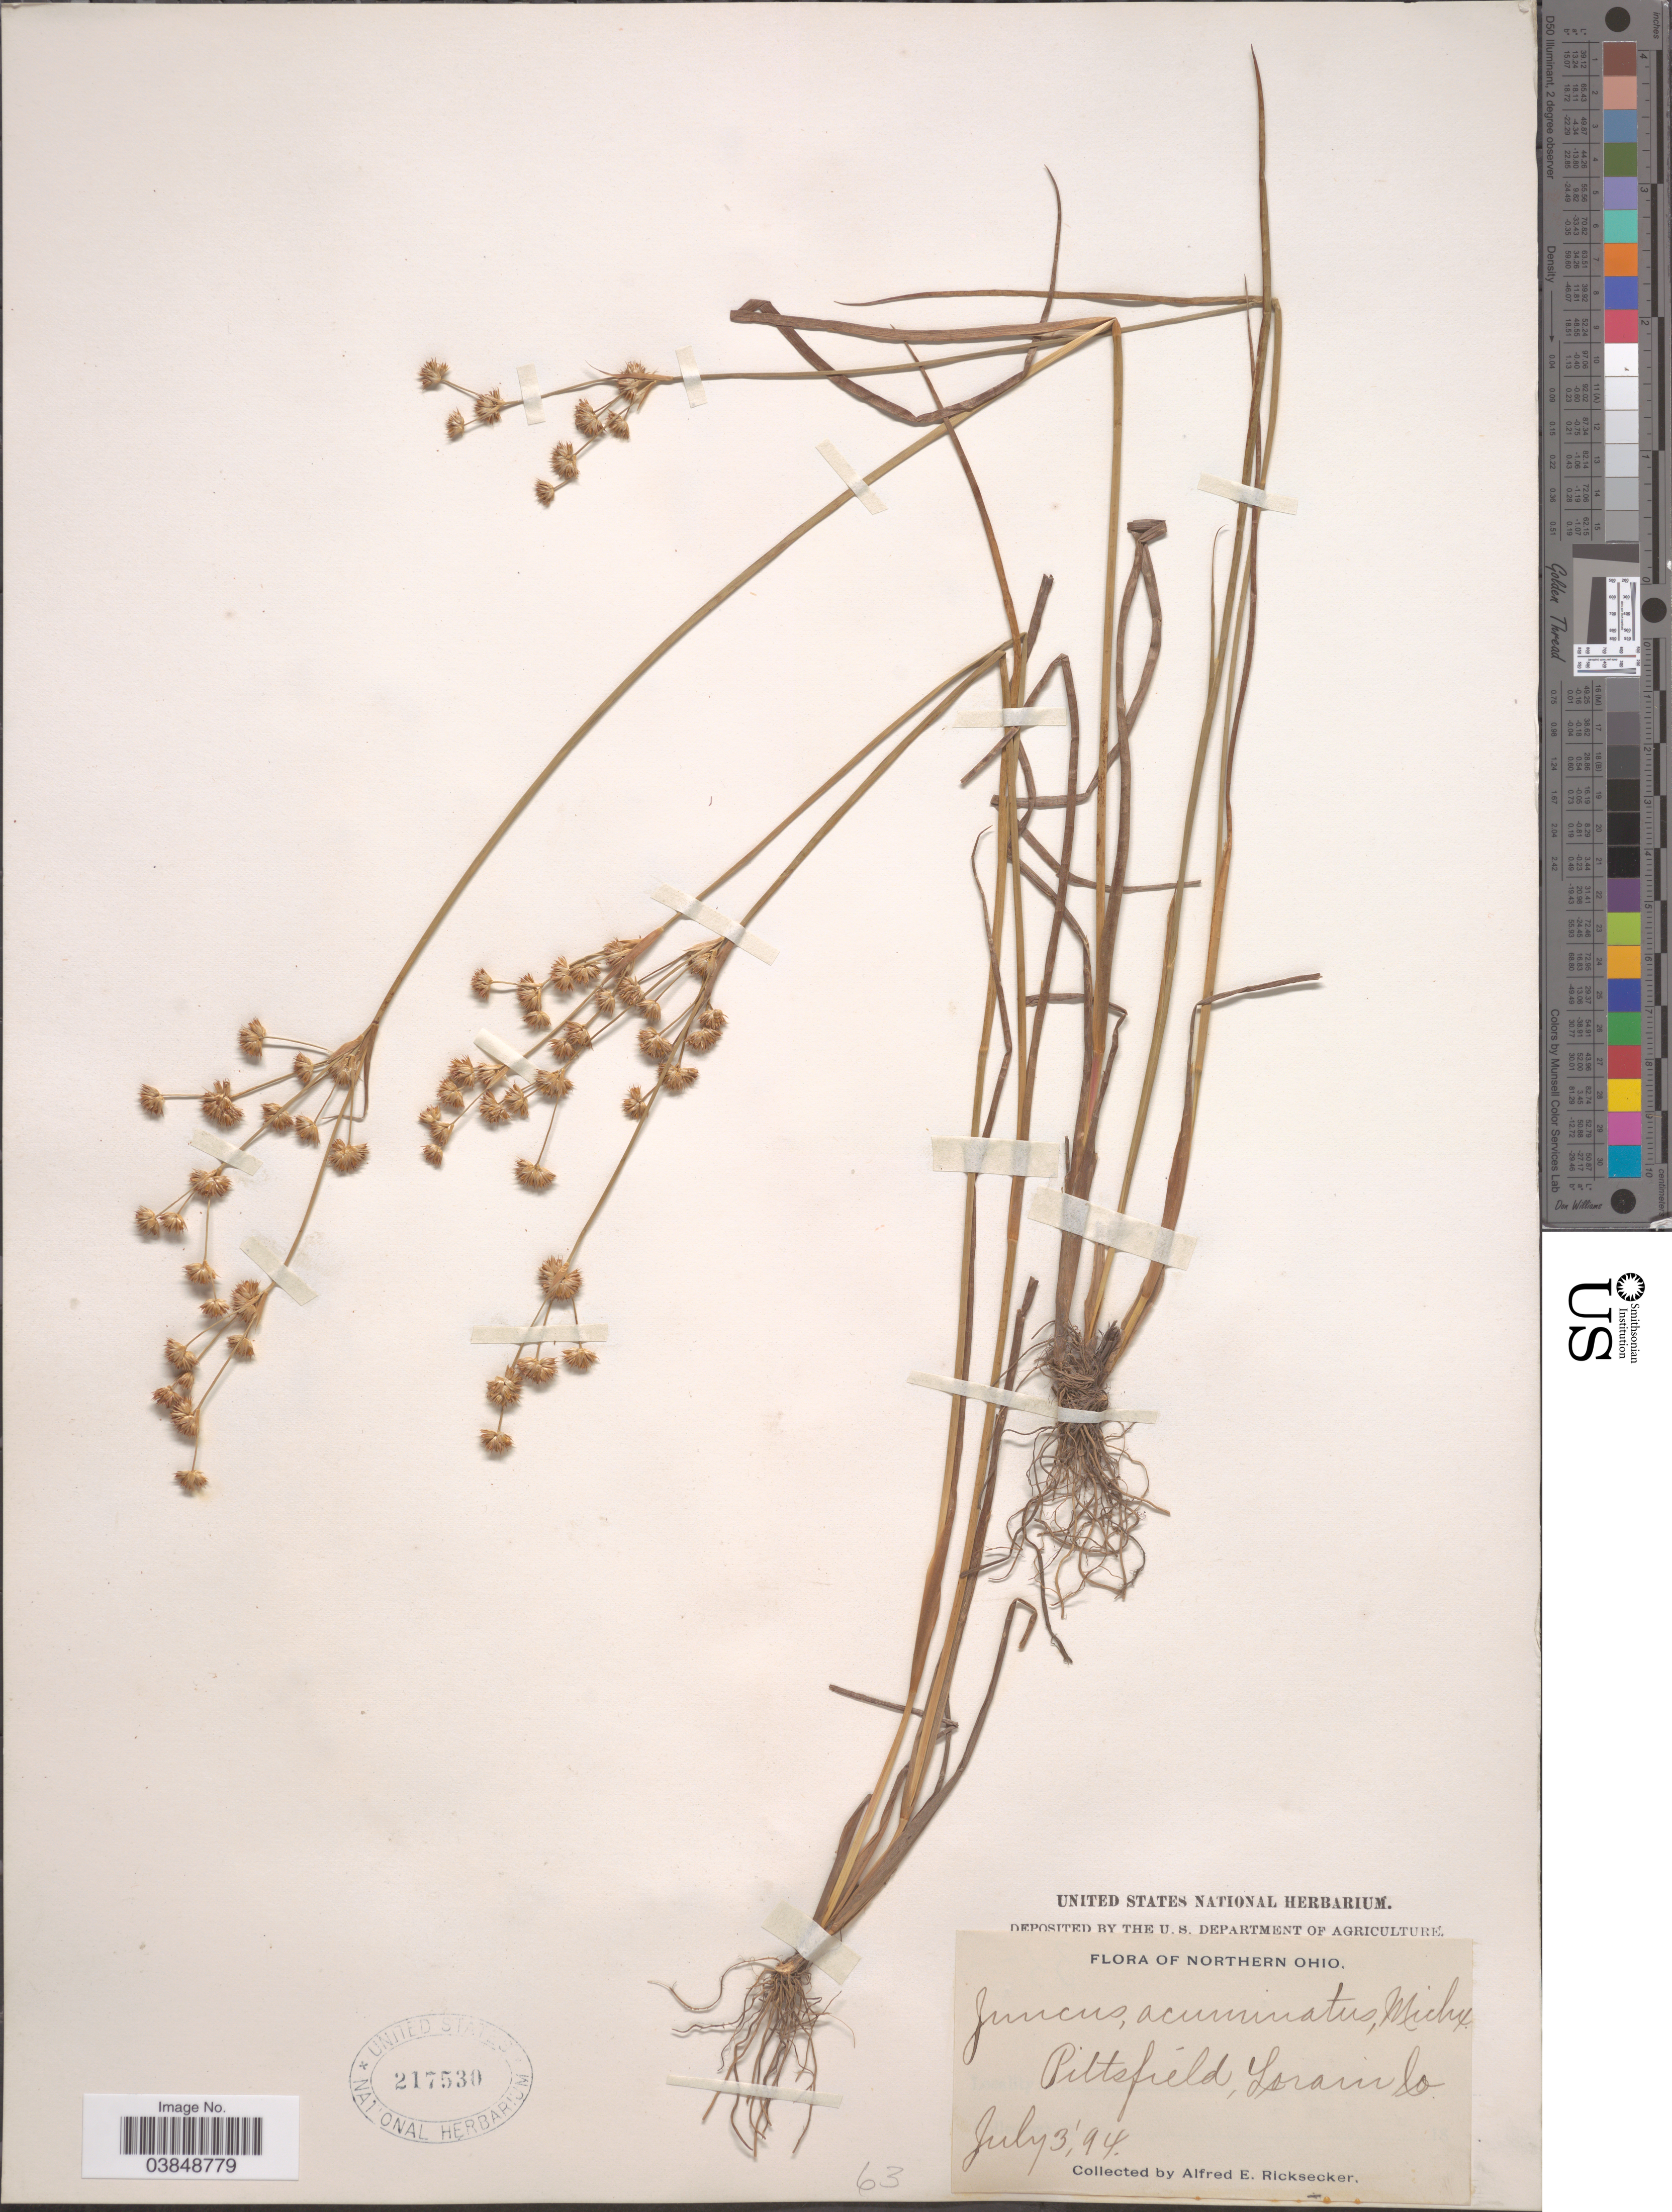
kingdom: Plantae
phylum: Tracheophyta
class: Liliopsida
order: Poales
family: Juncaceae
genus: Juncus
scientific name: Juncus acuminatus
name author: Michx.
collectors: A. E. Ricksecker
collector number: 63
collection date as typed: Transcribed d/m/y: 3/7/94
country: United States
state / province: Ohio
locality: Northern Ohio. Pittsfield, Lorain Co.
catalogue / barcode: US 217530